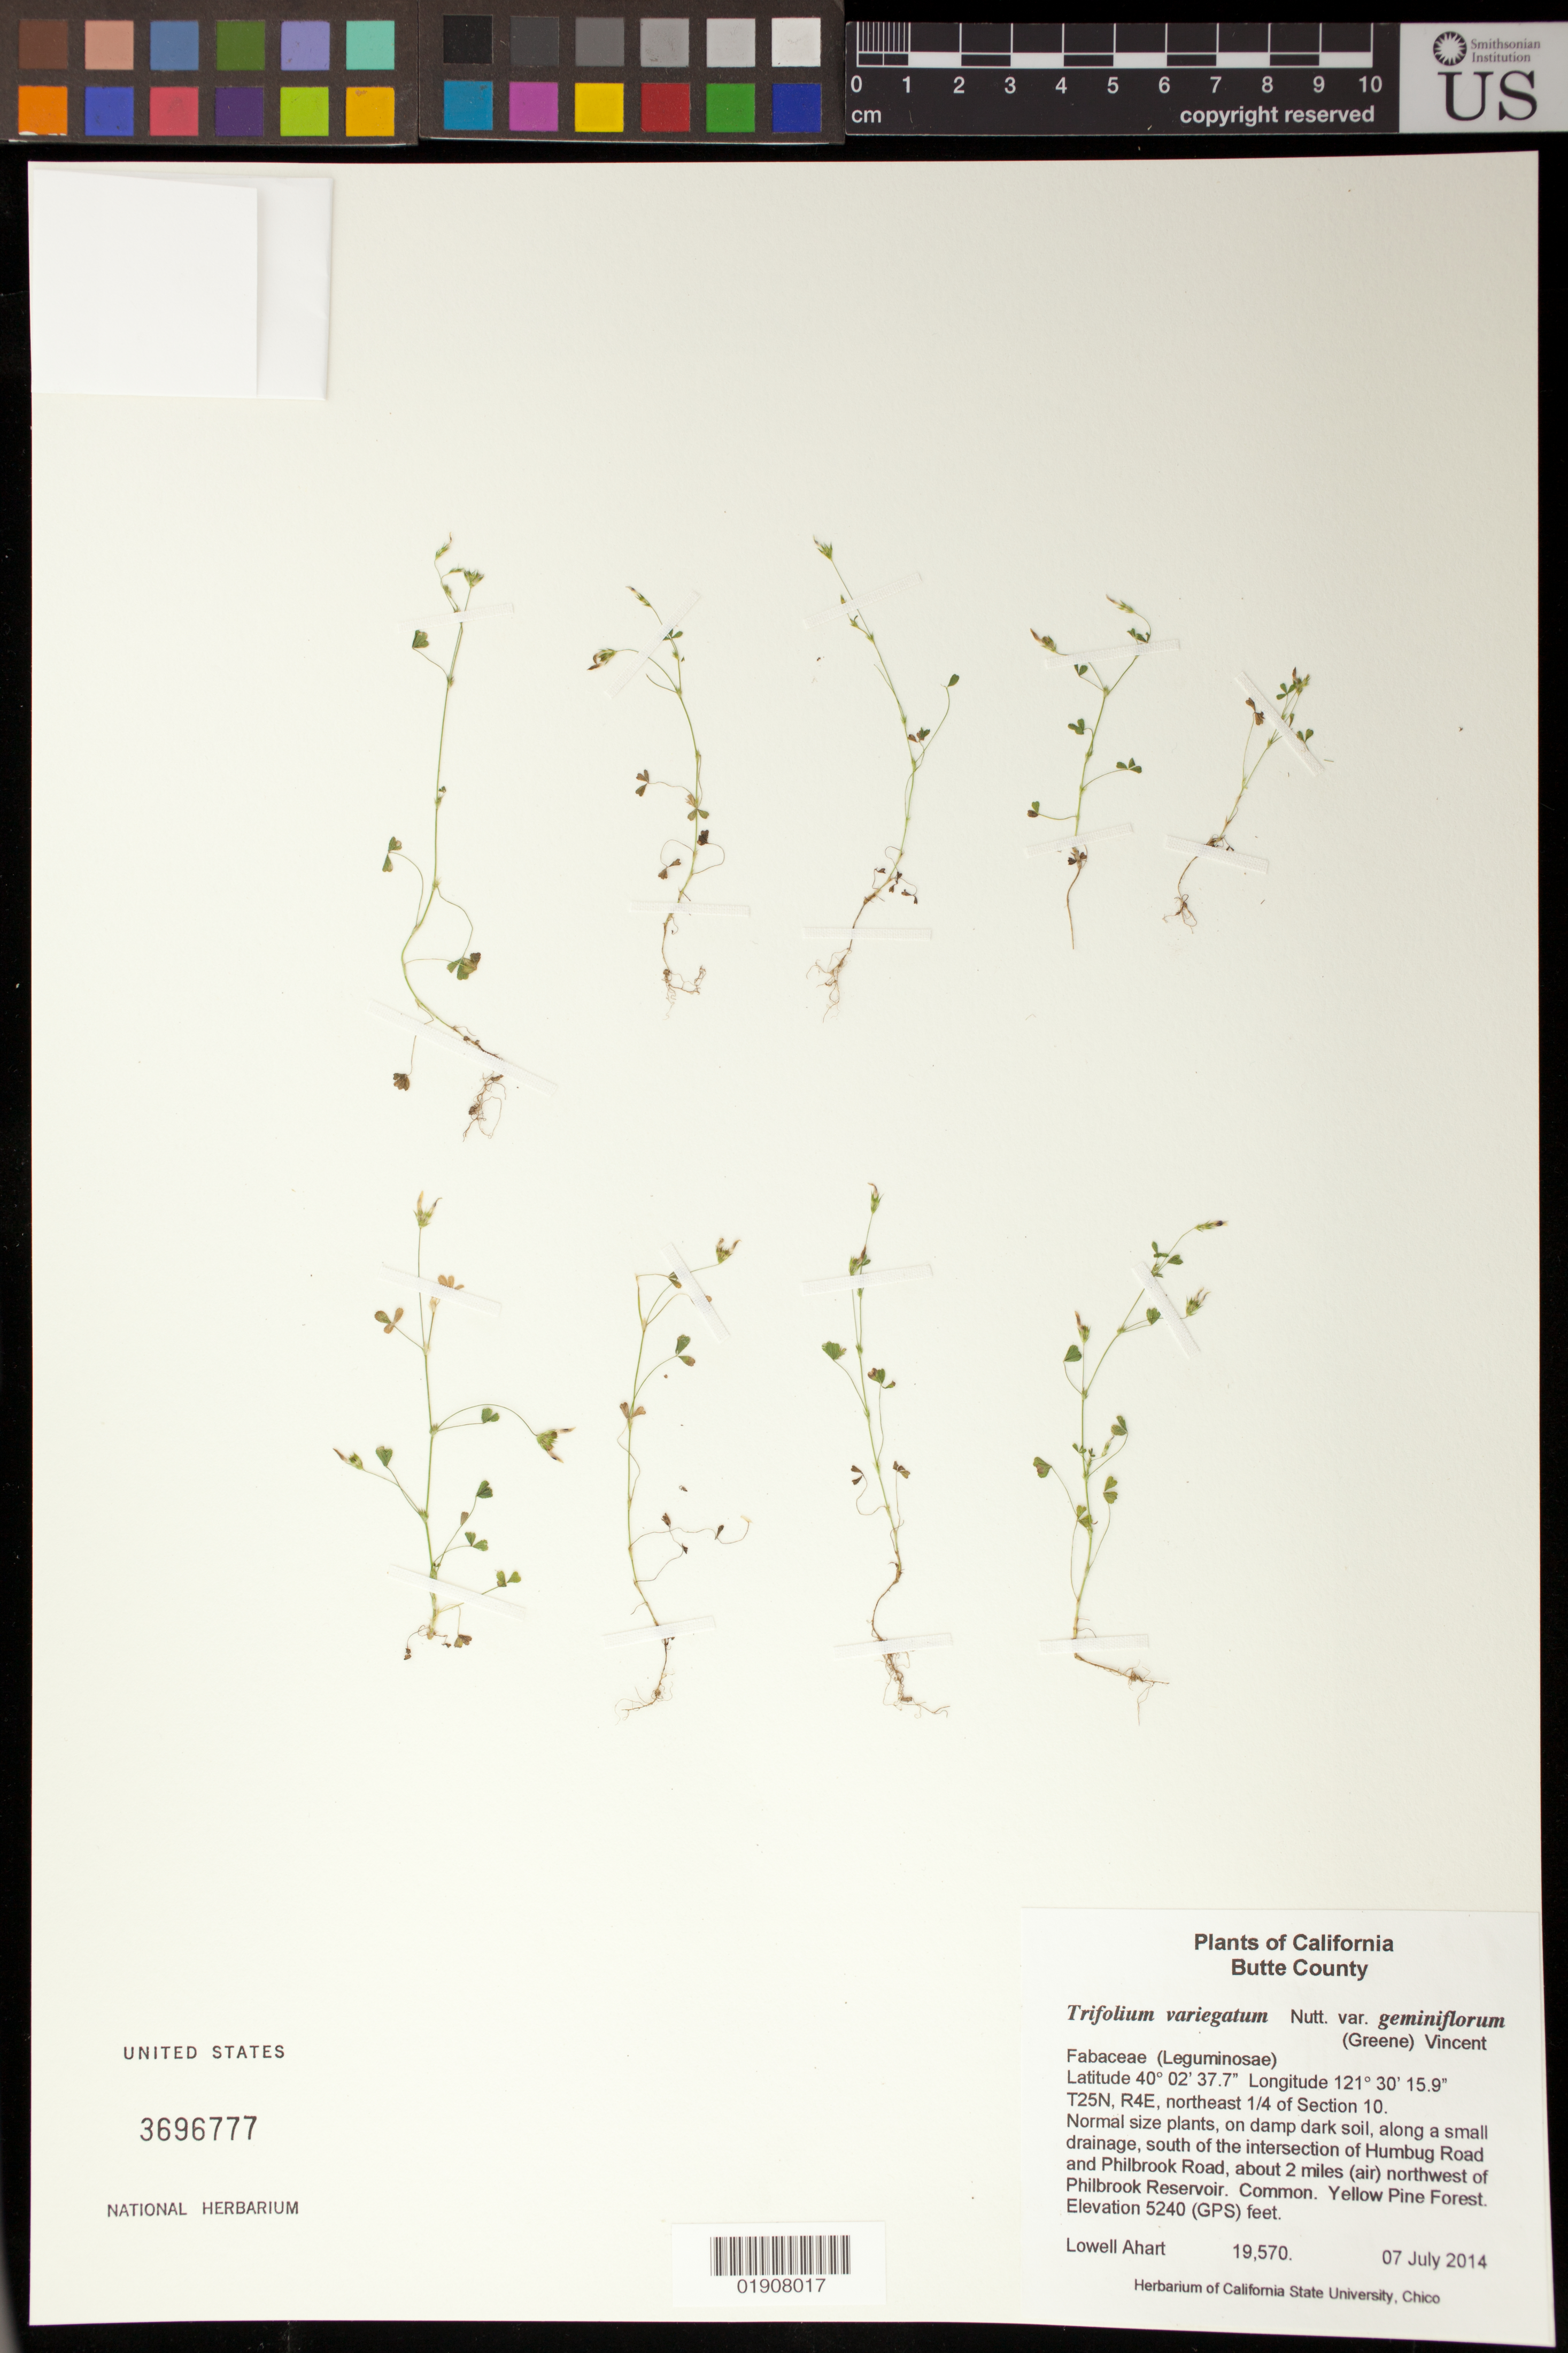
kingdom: Plantae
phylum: Tracheophyta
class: Magnoliopsida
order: Fabales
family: Fabaceae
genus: Trifolium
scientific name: Trifolium variegatum var. geminiflorum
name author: (Greene) Vincent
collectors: L. Ahart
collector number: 19570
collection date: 2014-07-07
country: United States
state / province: California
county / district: Butte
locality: Along a small drainage, south of the intersection of Humbug Road and Philbrook Road, about 2 miles (air) northwest of Philbrook Reservoir.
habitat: Yellow Pine Forest.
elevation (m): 1597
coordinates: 40 02 37.7 N, 121 30 15.9 W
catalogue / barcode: US 3696777